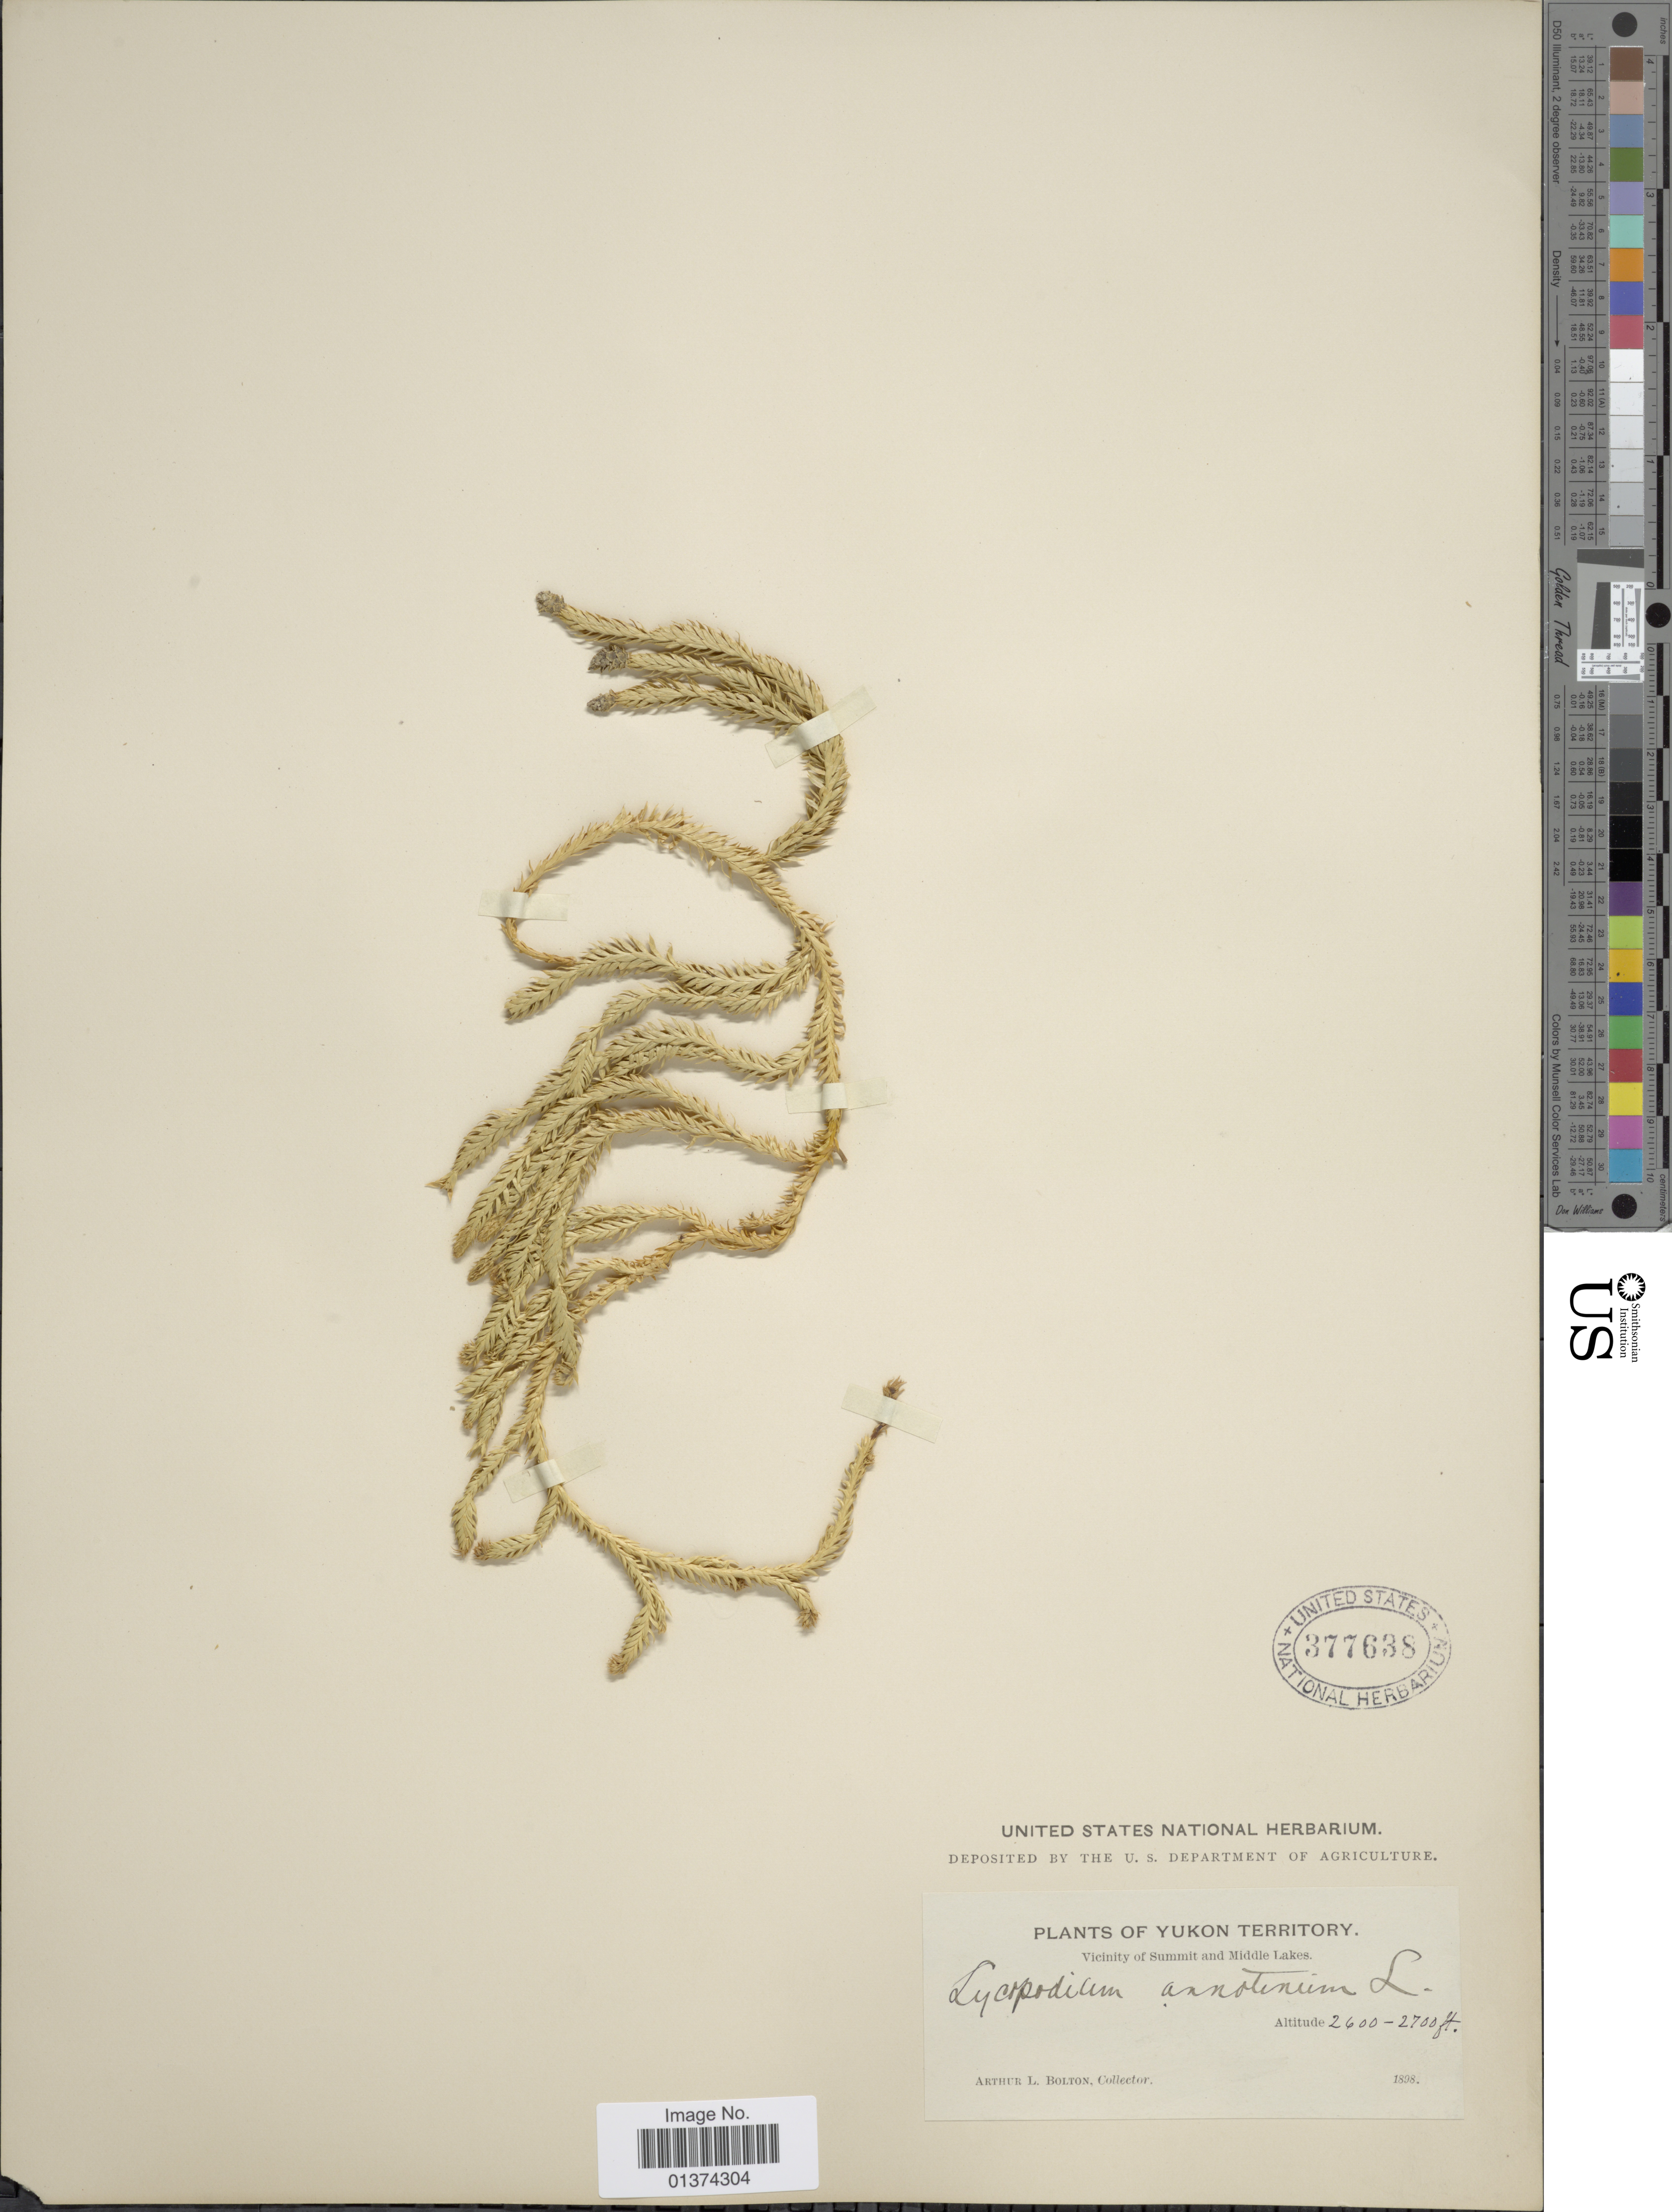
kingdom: Plantae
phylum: Tracheophyta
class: Lycopodiopsida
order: Lycopodiales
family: Lycopodiaceae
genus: Spinulum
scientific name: Spinulum annotinum subsp. annotinum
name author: (L.) A. Haines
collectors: A. Bolton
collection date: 1898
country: Canada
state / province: Yukon Territory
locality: Vicinity of Summit and Middle Lakes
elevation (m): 792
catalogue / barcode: US 377638